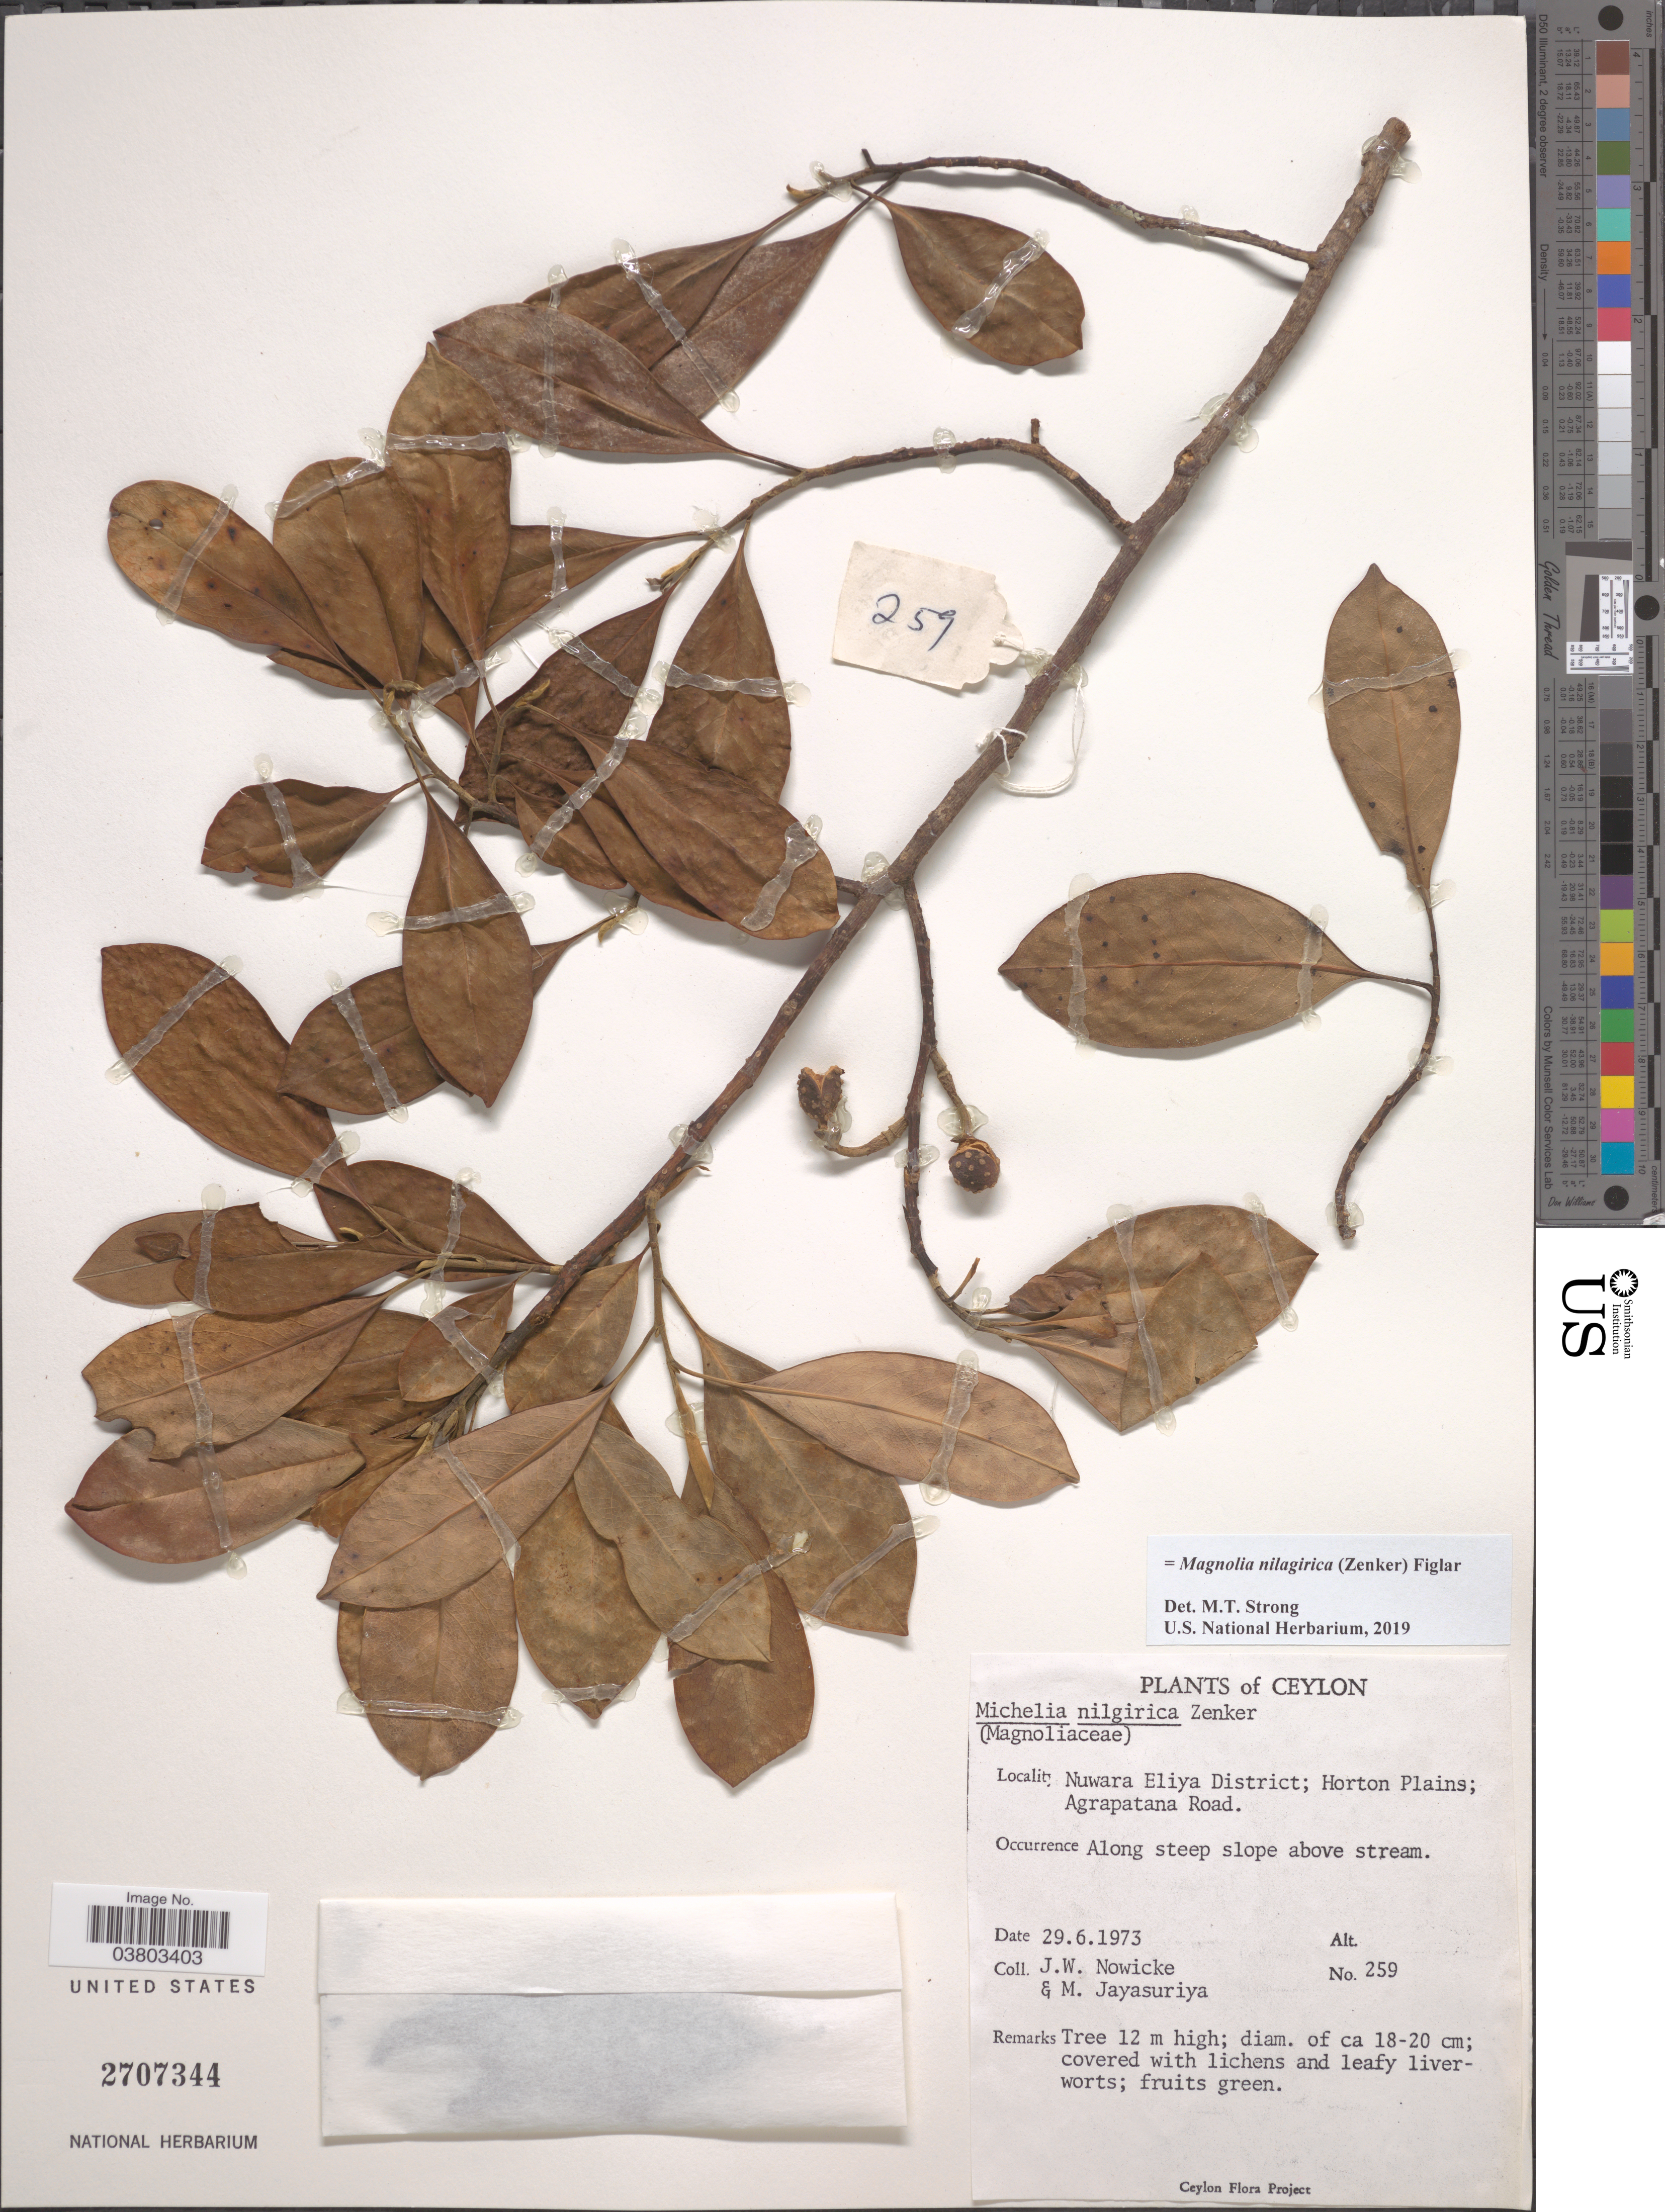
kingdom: Plantae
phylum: Tracheophyta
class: Magnoliopsida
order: Magnoliales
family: Magnoliaceae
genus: Magnolia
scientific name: Magnolia nilagirica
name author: (Zenker) Figlar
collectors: J. W. Nowicke & M. Jayasuriya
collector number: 259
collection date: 1973-06-29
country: Sri Lanka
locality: Ceylon. Nuwara Eliya District; Horton Plains; Agrapatana Road. Along steep slope above stream.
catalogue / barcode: US 2707344